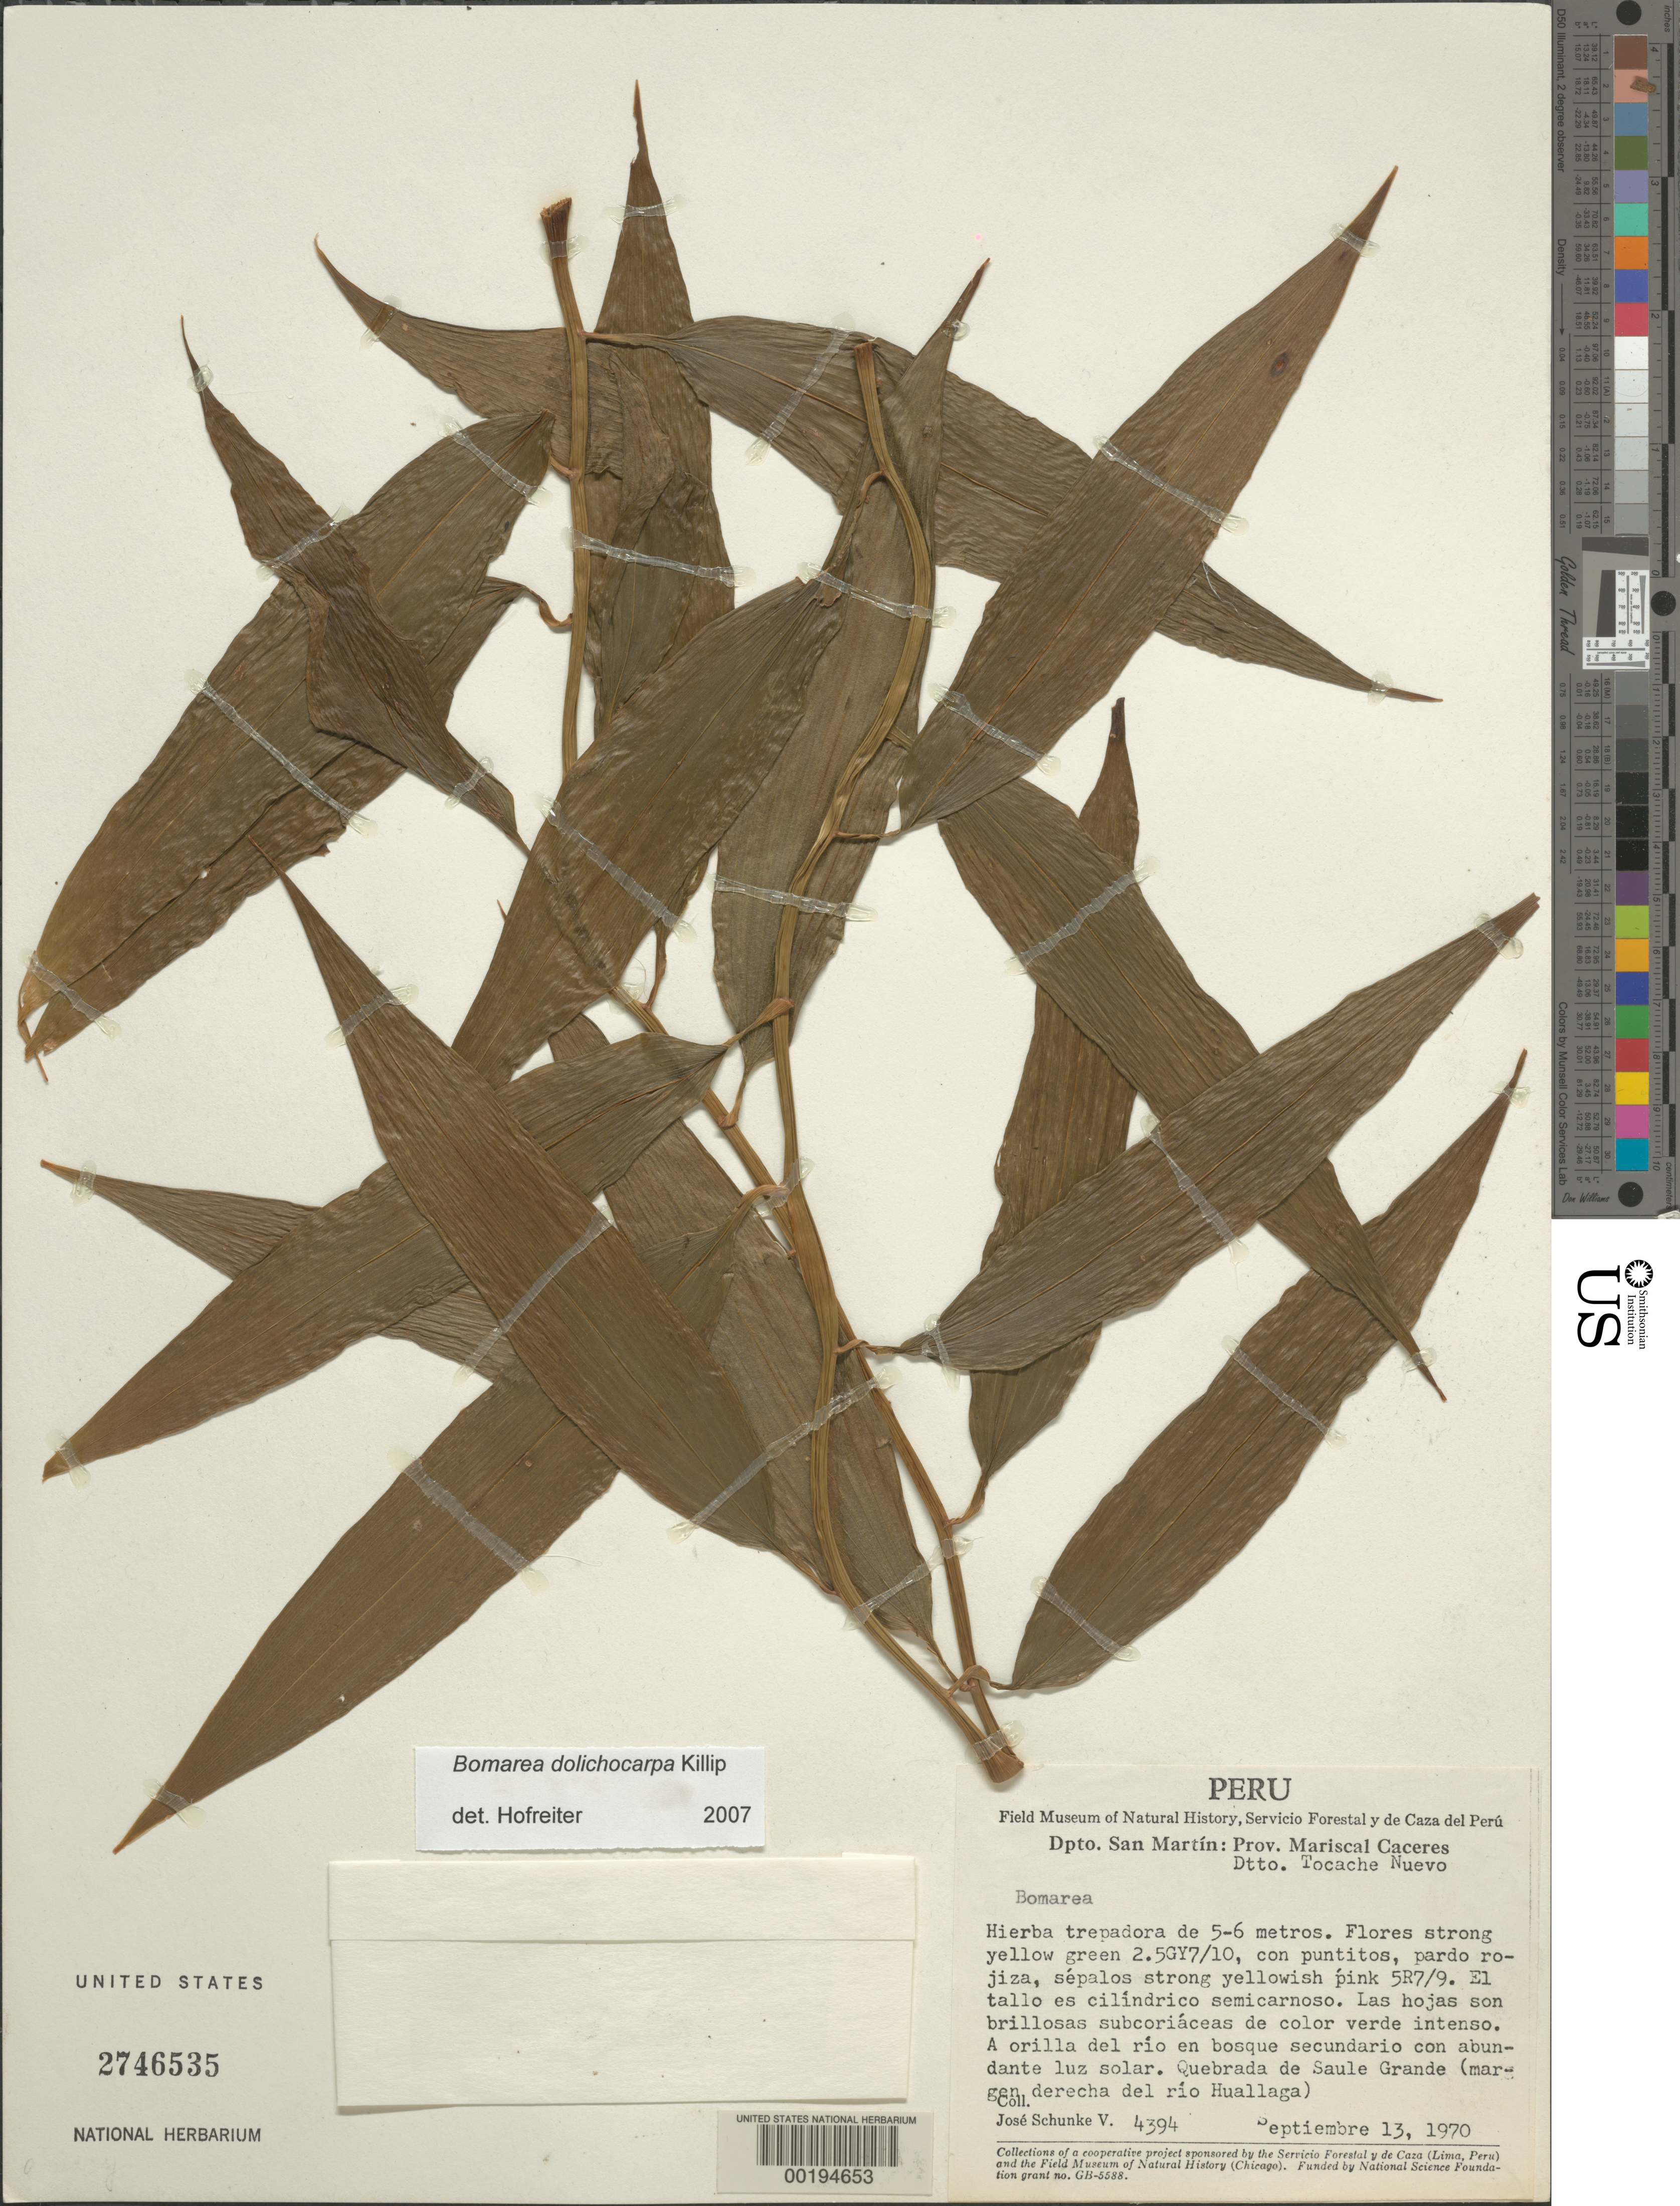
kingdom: Plantae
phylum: Tracheophyta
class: Liliopsida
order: Liliales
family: Alstroemeriaceae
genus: Bomarea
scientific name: Bomarea dolichocarpa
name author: Killip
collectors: J. Schunke Vigo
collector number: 4394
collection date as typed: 13 Sep 1970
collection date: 1970-09-13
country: Peru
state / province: San Martín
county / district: Mariscal Cáceres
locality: Dtto. Tocache Nuevo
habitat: Bank of riverin secondary woods with abundant sunshine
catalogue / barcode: US 2746535